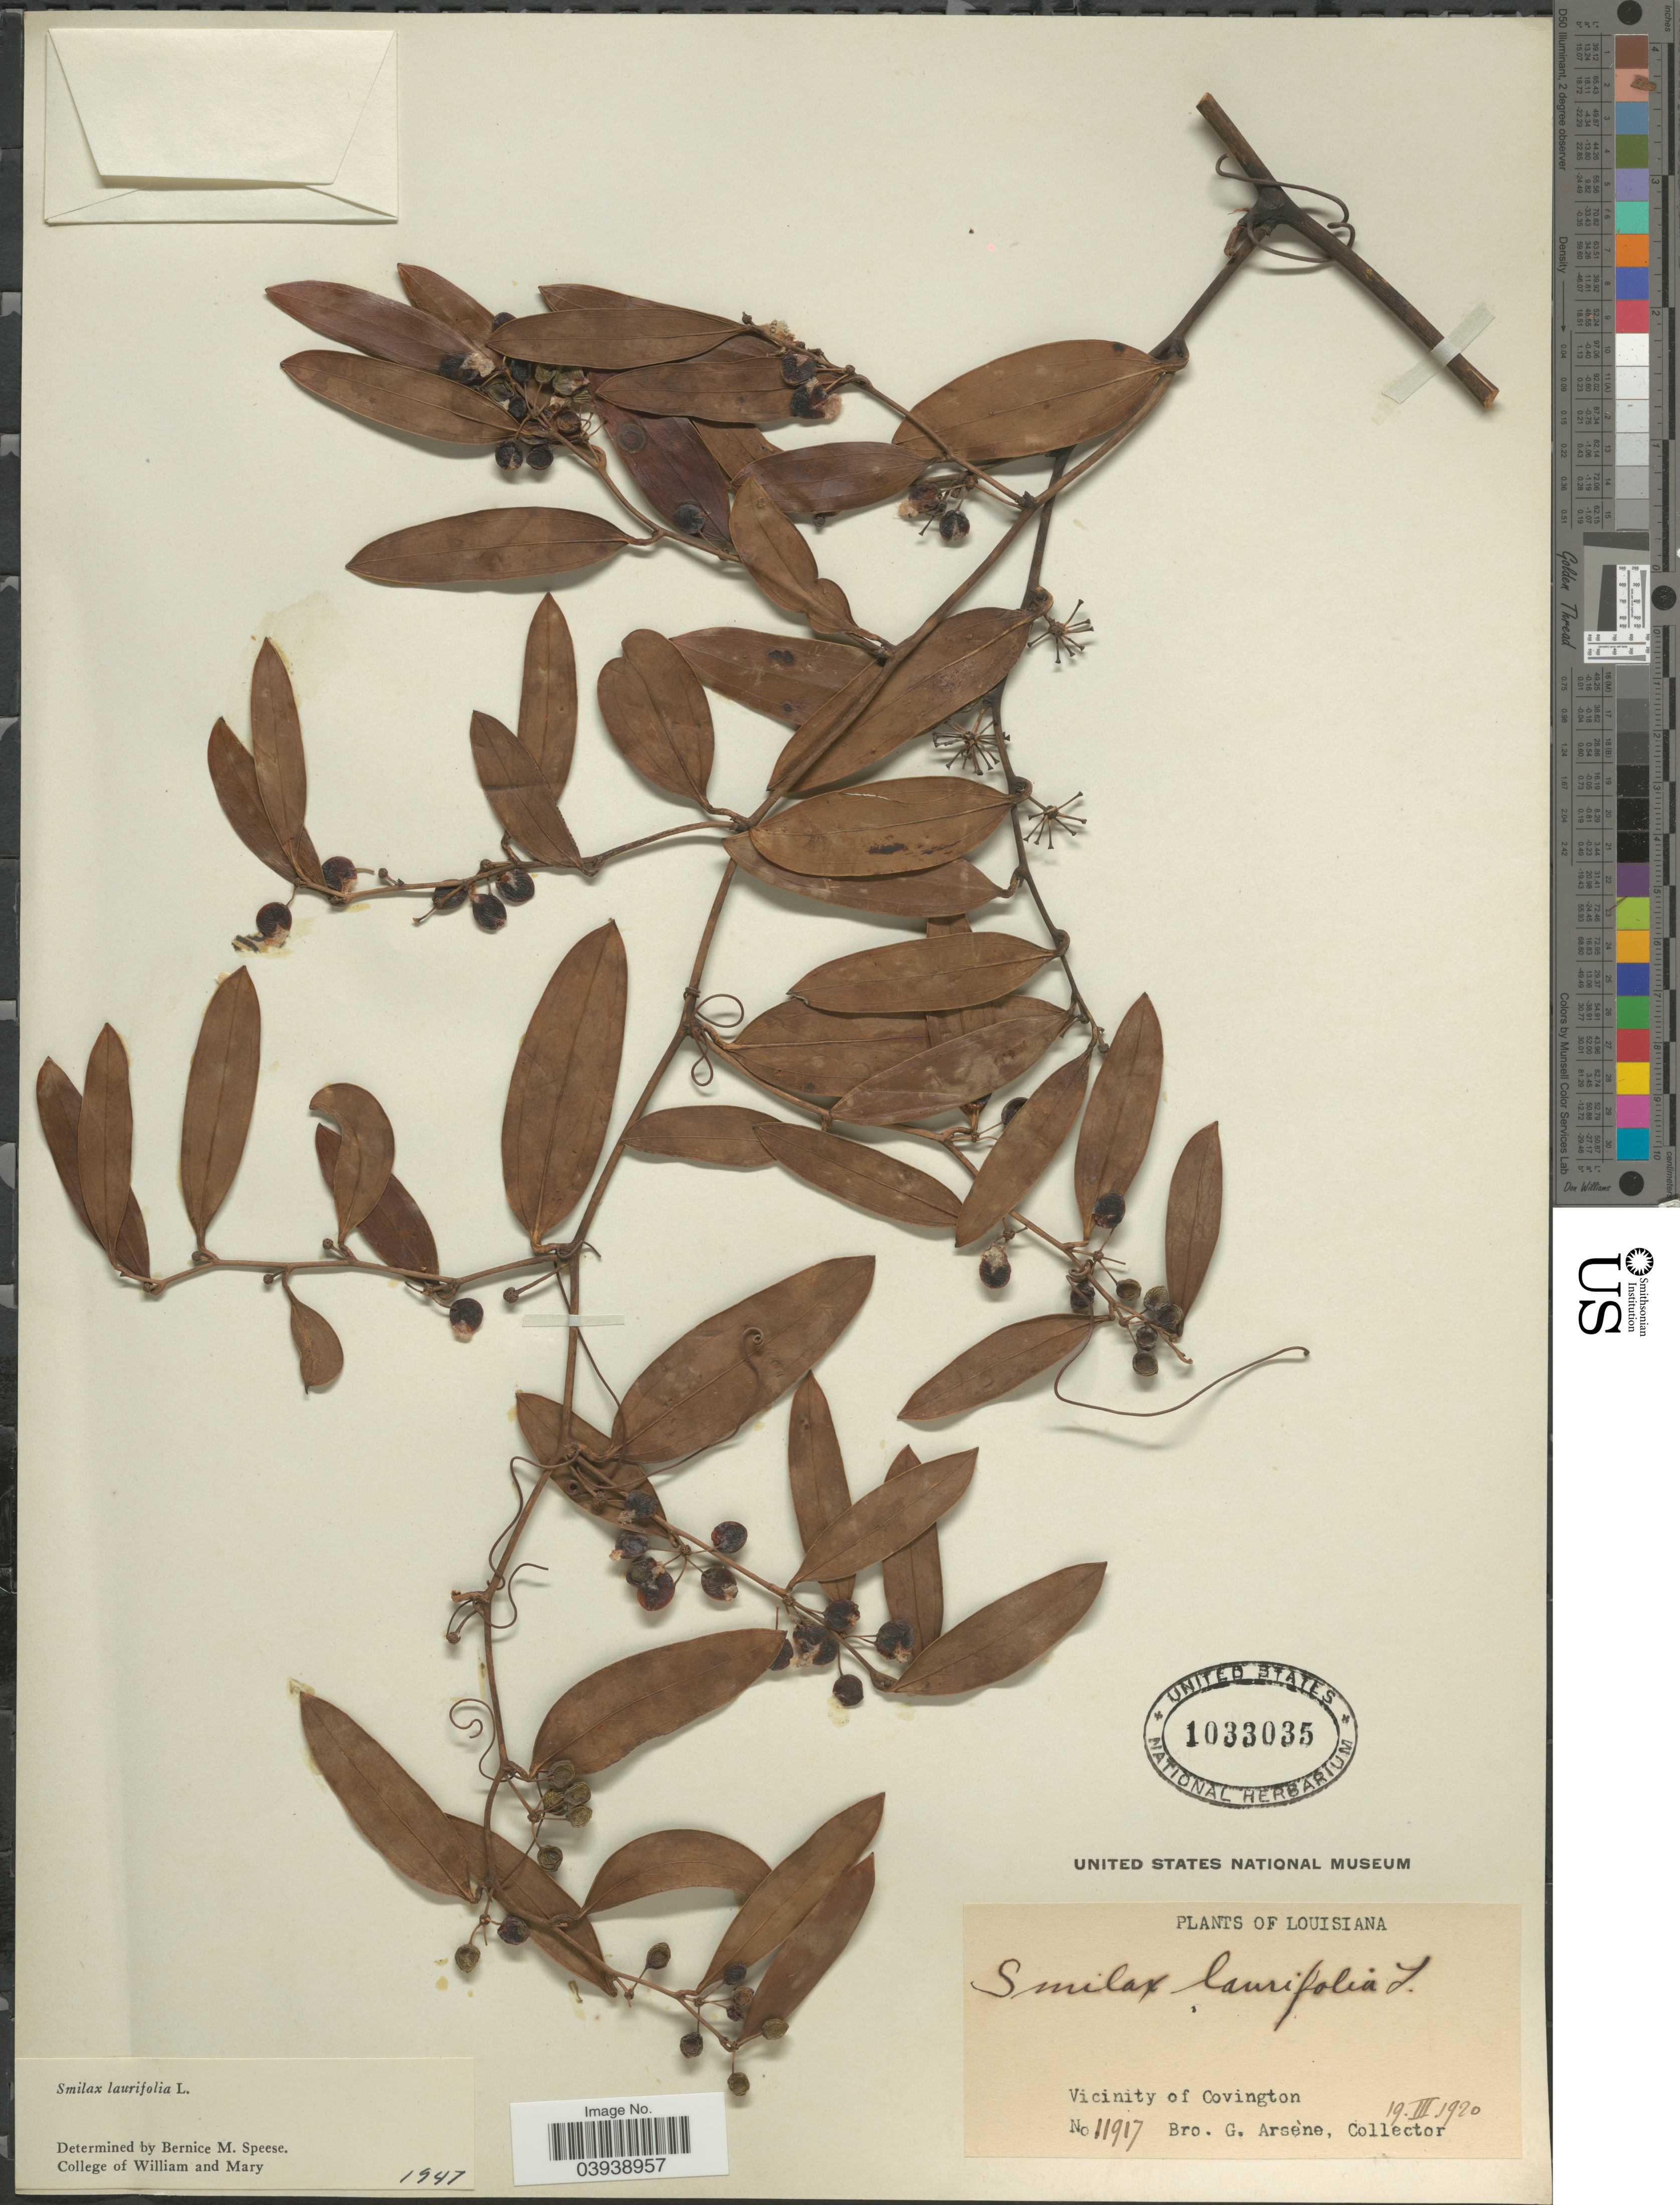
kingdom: Plantae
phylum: Tracheophyta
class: Liliopsida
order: Liliales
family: Smilacaceae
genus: Smilax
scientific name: Smilax laurifolia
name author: L.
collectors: Bro. G. Arsène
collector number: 11917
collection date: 1920-03-19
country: United States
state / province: Louisiana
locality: Vicinity of Covington.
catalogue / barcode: US 1033035